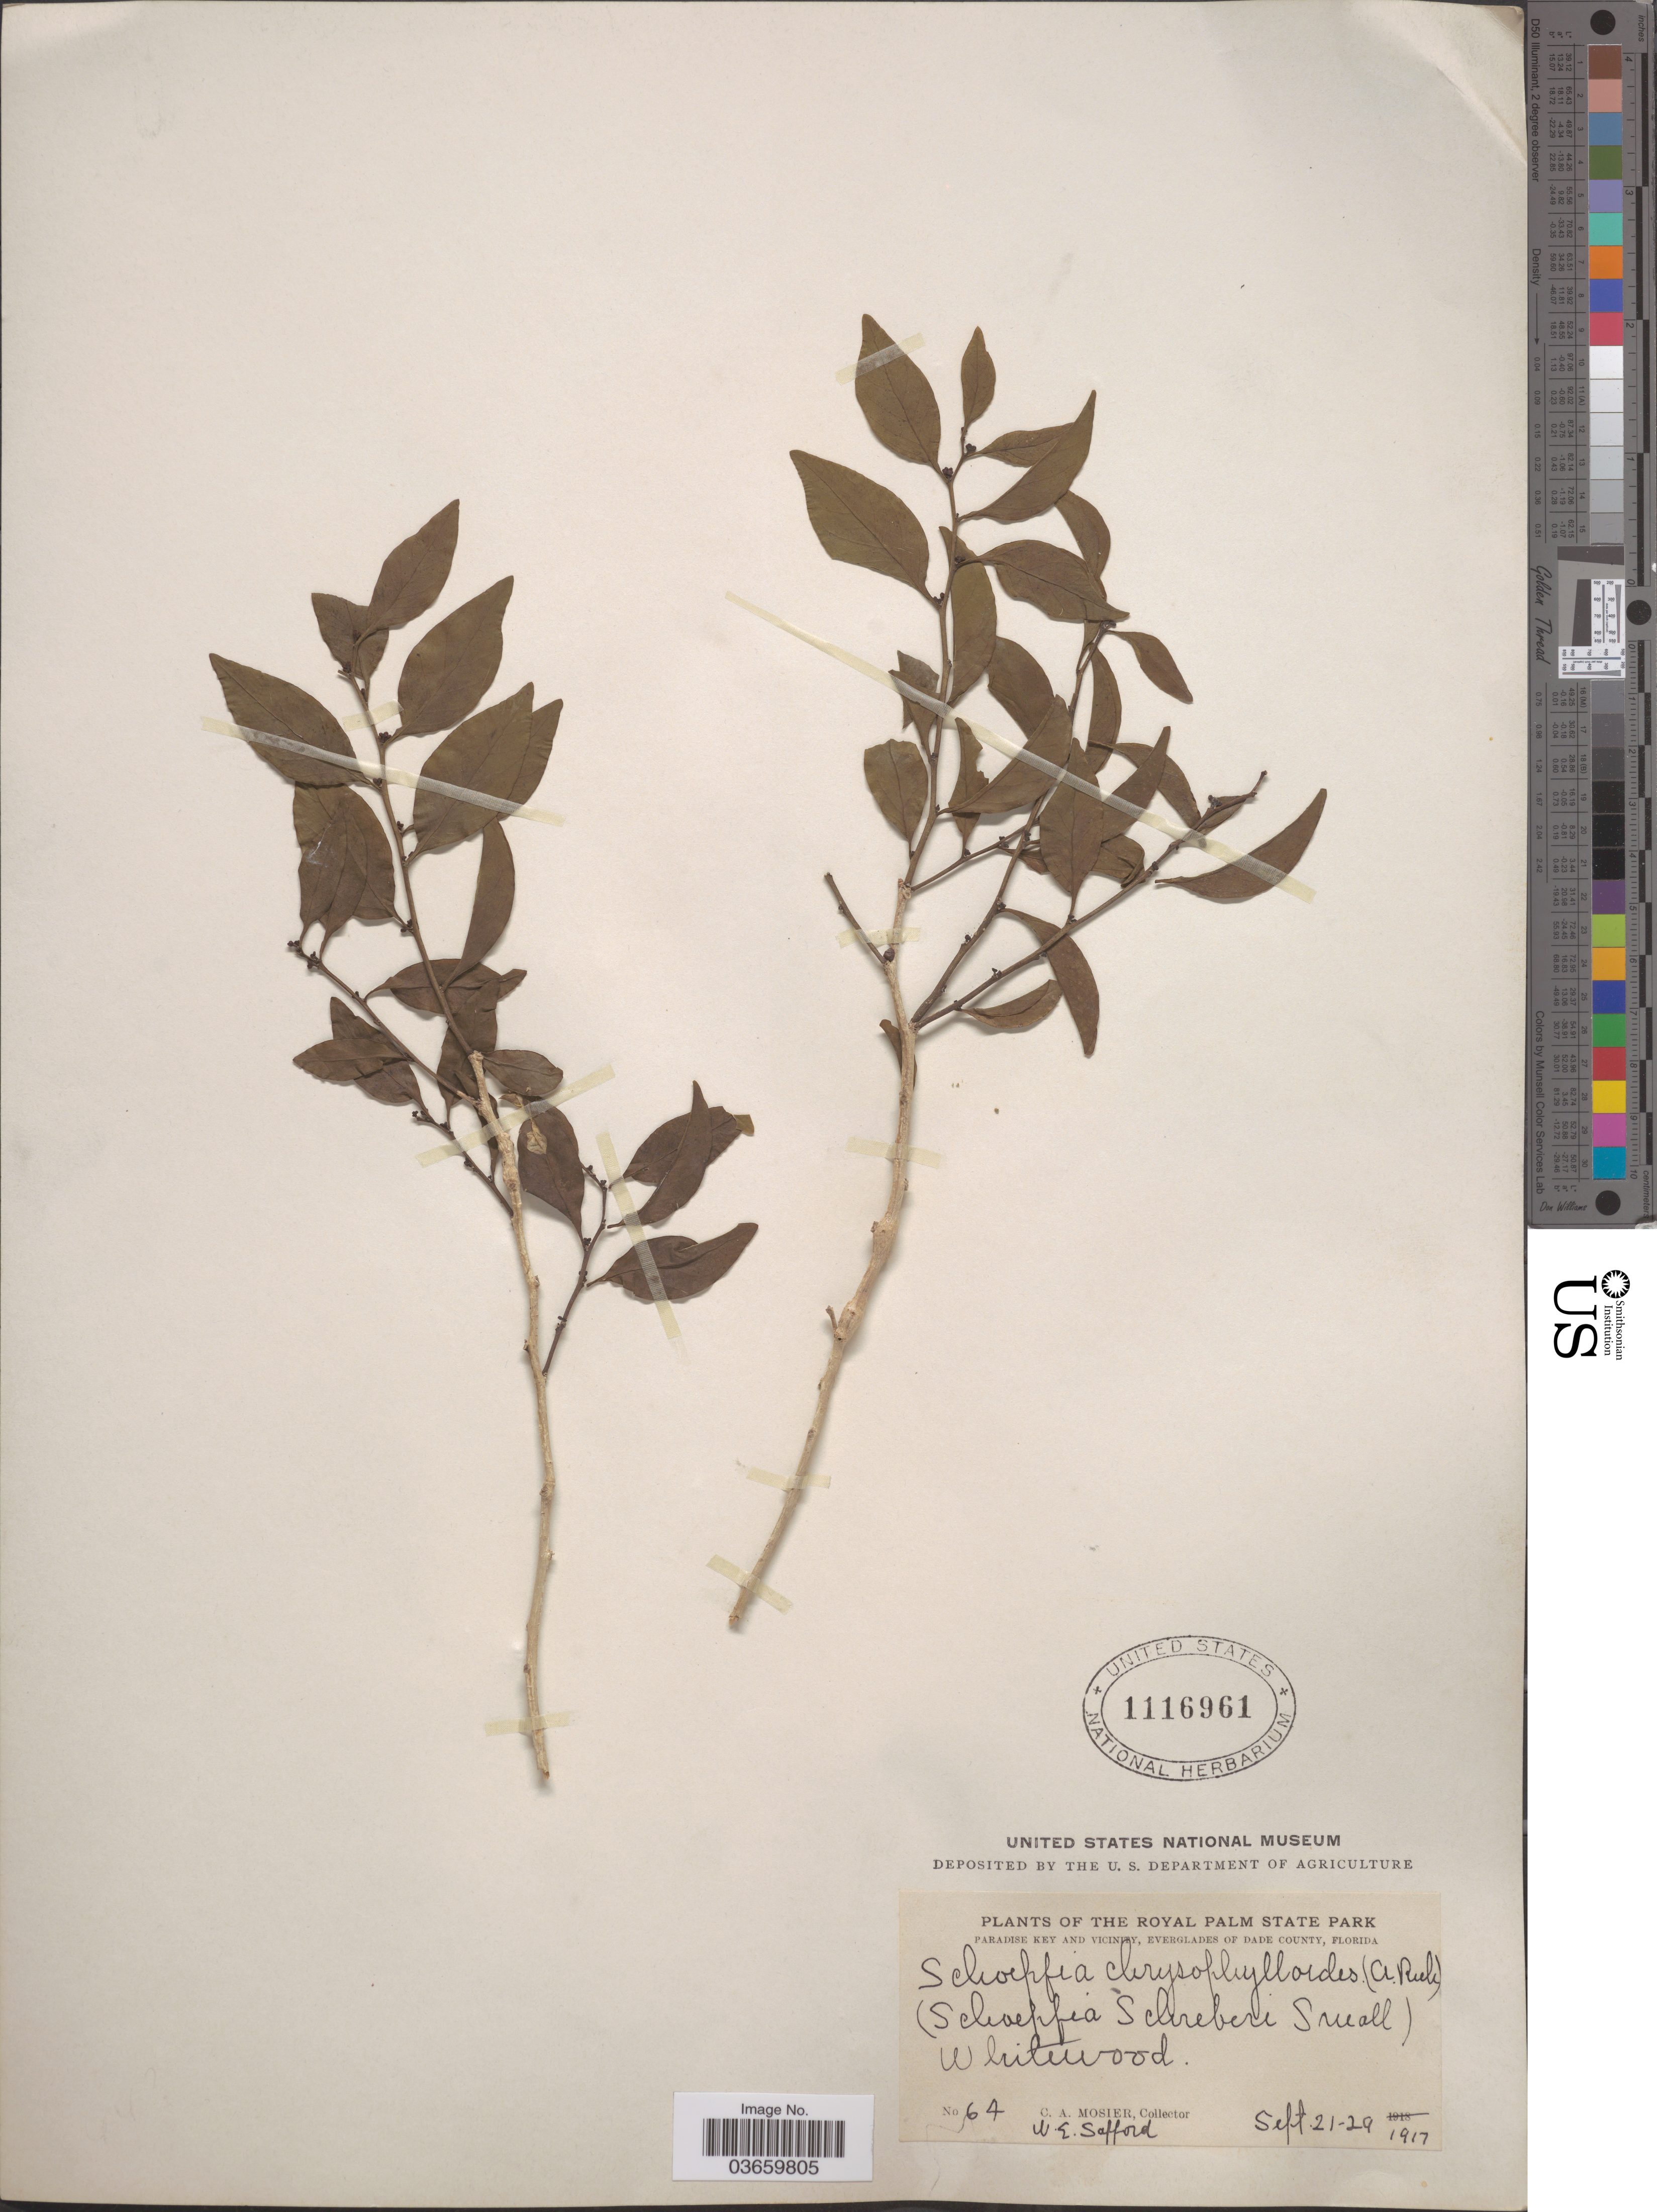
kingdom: Plantae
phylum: Tracheophyta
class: Magnoliopsida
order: Santalales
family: Schoepfiaceae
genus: Schoepfia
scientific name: Schoepfia chrysophylloides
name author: (A. Rich.) Planch.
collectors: C. A. Mosier & W. E. Safford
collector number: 64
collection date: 1917-09-21/1917-09-29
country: United States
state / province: Florida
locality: The Royal Palm State Park. Paradise Key and vicinity, Everglades of Dade County. Whitewood [unsure placement].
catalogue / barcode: US 1116961